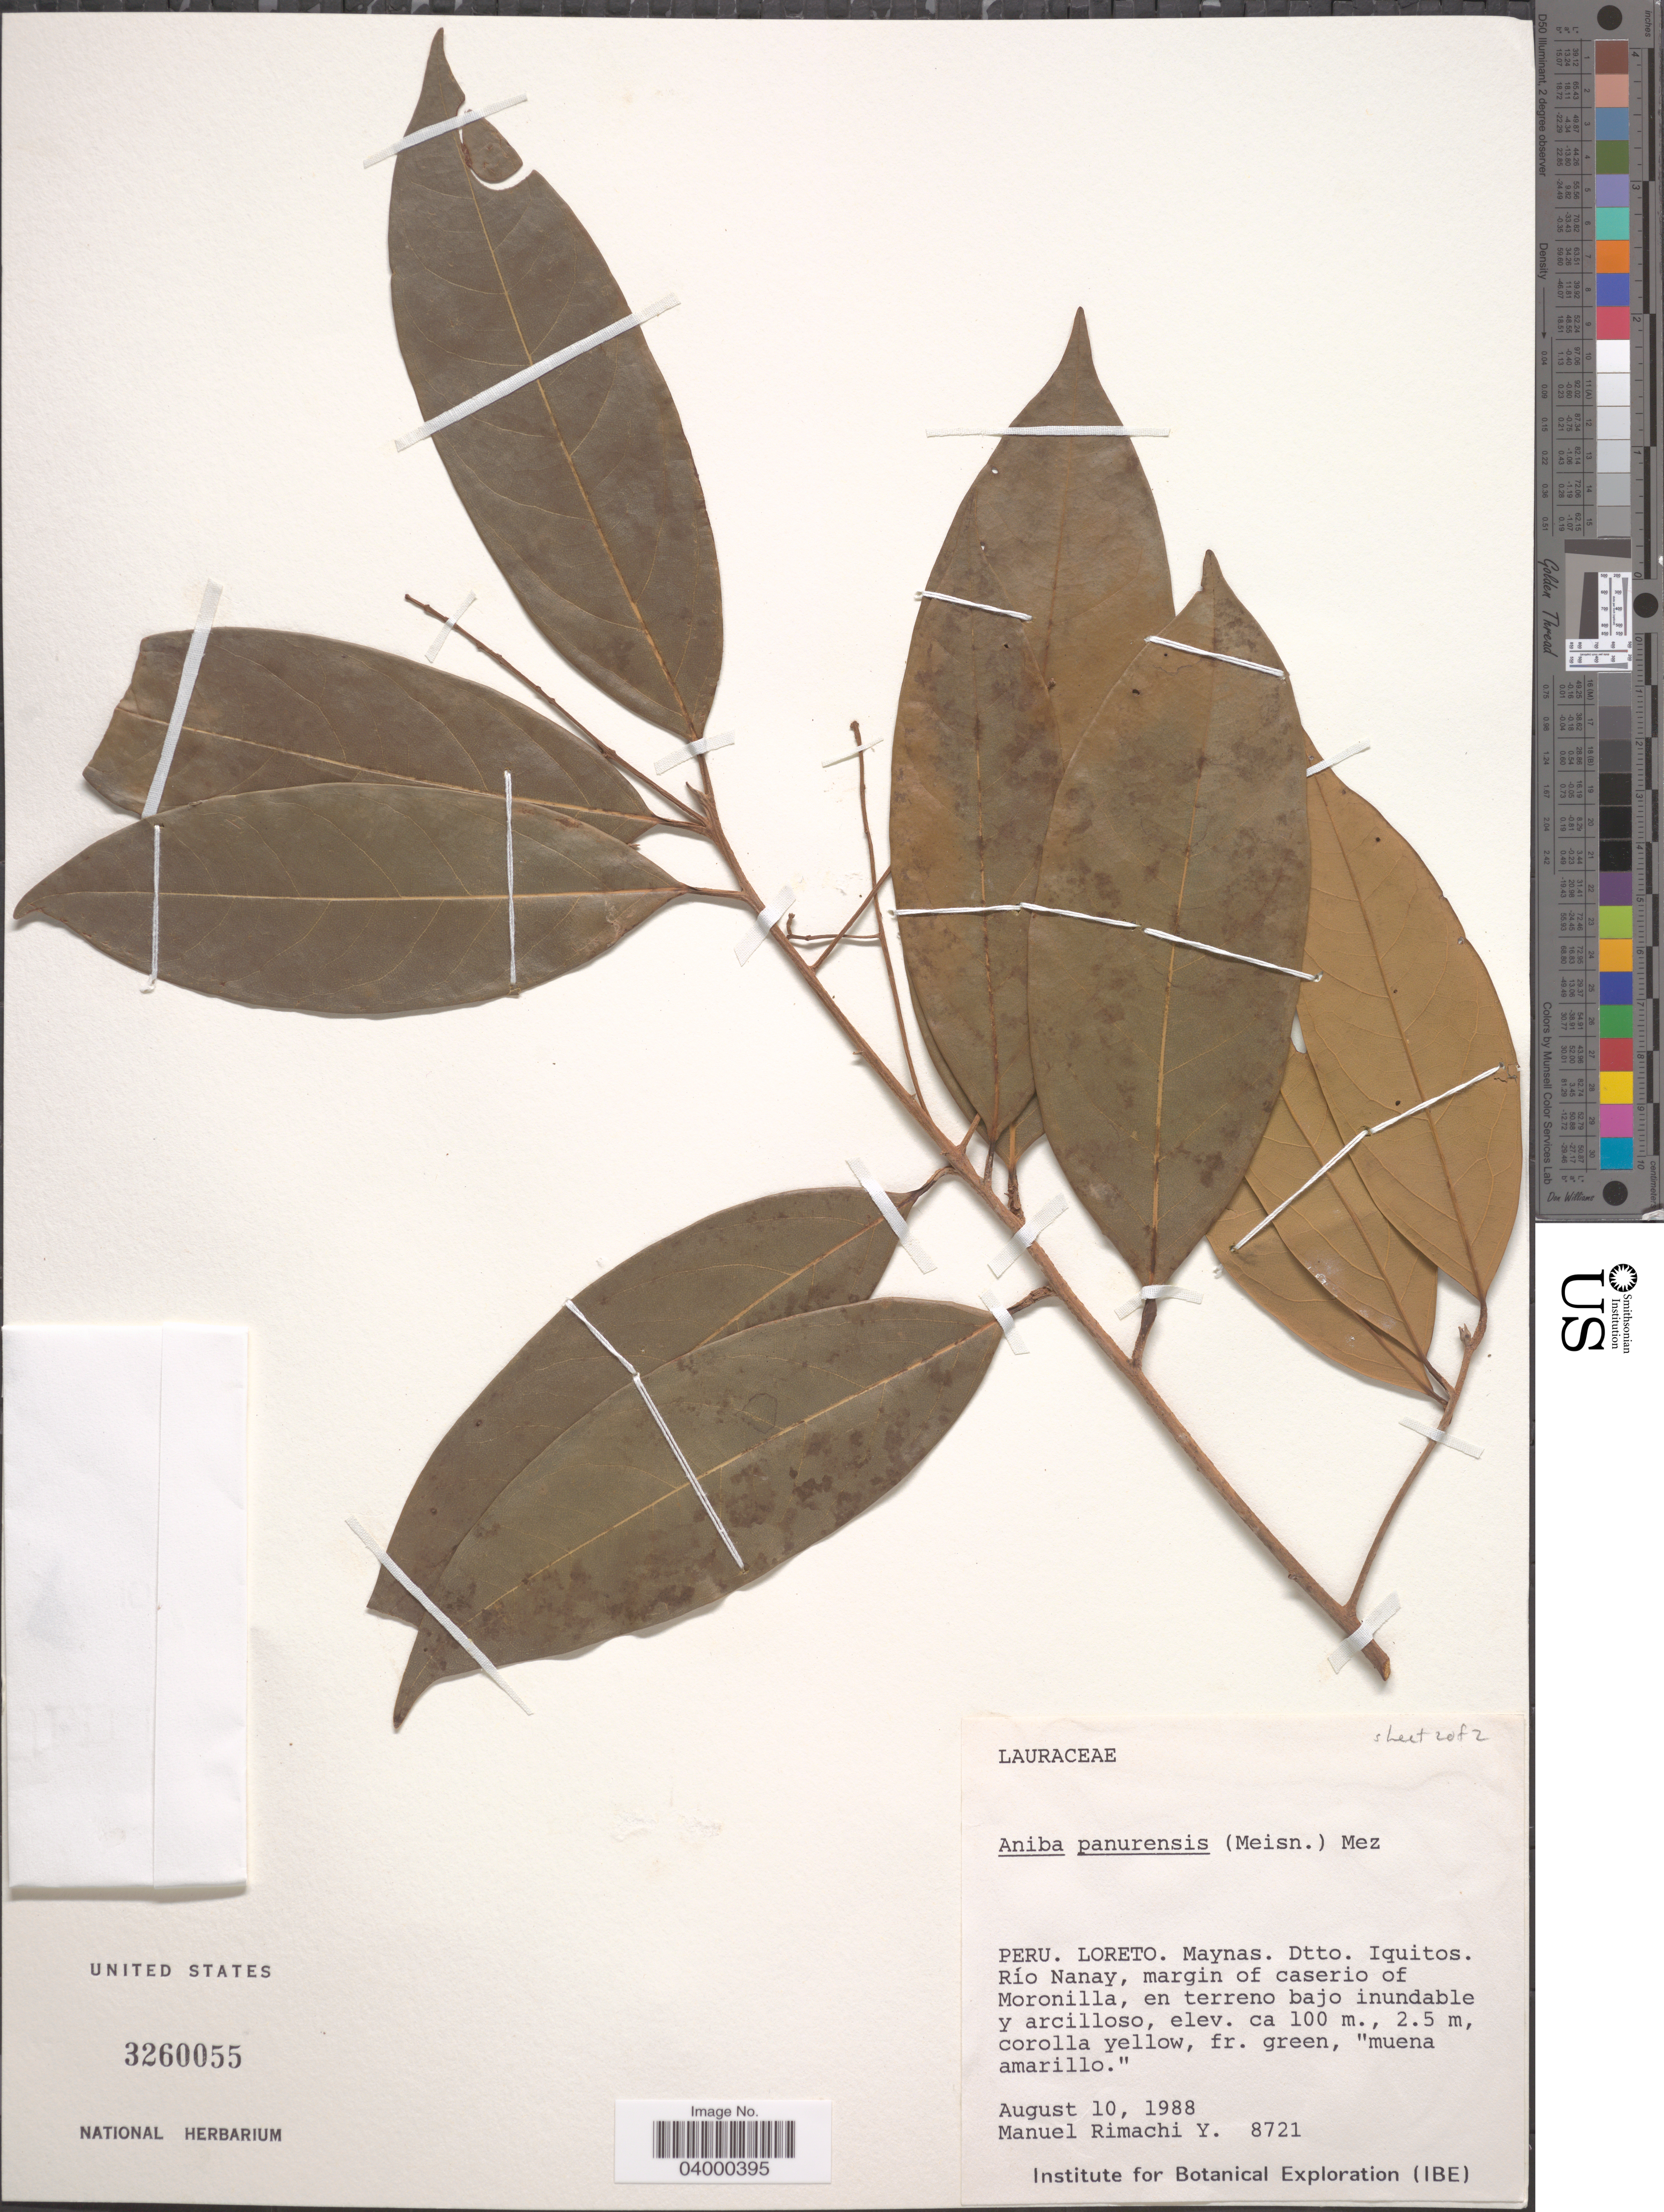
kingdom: Plantae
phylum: Tracheophyta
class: Magnoliopsida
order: Laurales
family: Lauraceae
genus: Aniba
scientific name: Aniba panurensis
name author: (Meisn.) Mez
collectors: M. Rimachi Y.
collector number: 8721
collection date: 1988-08-10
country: Peru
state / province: Loreto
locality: Maynas. Dtto. Iquitos. Río Nanay, margin of caserio of Moronilla.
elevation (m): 100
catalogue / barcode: US 3260055